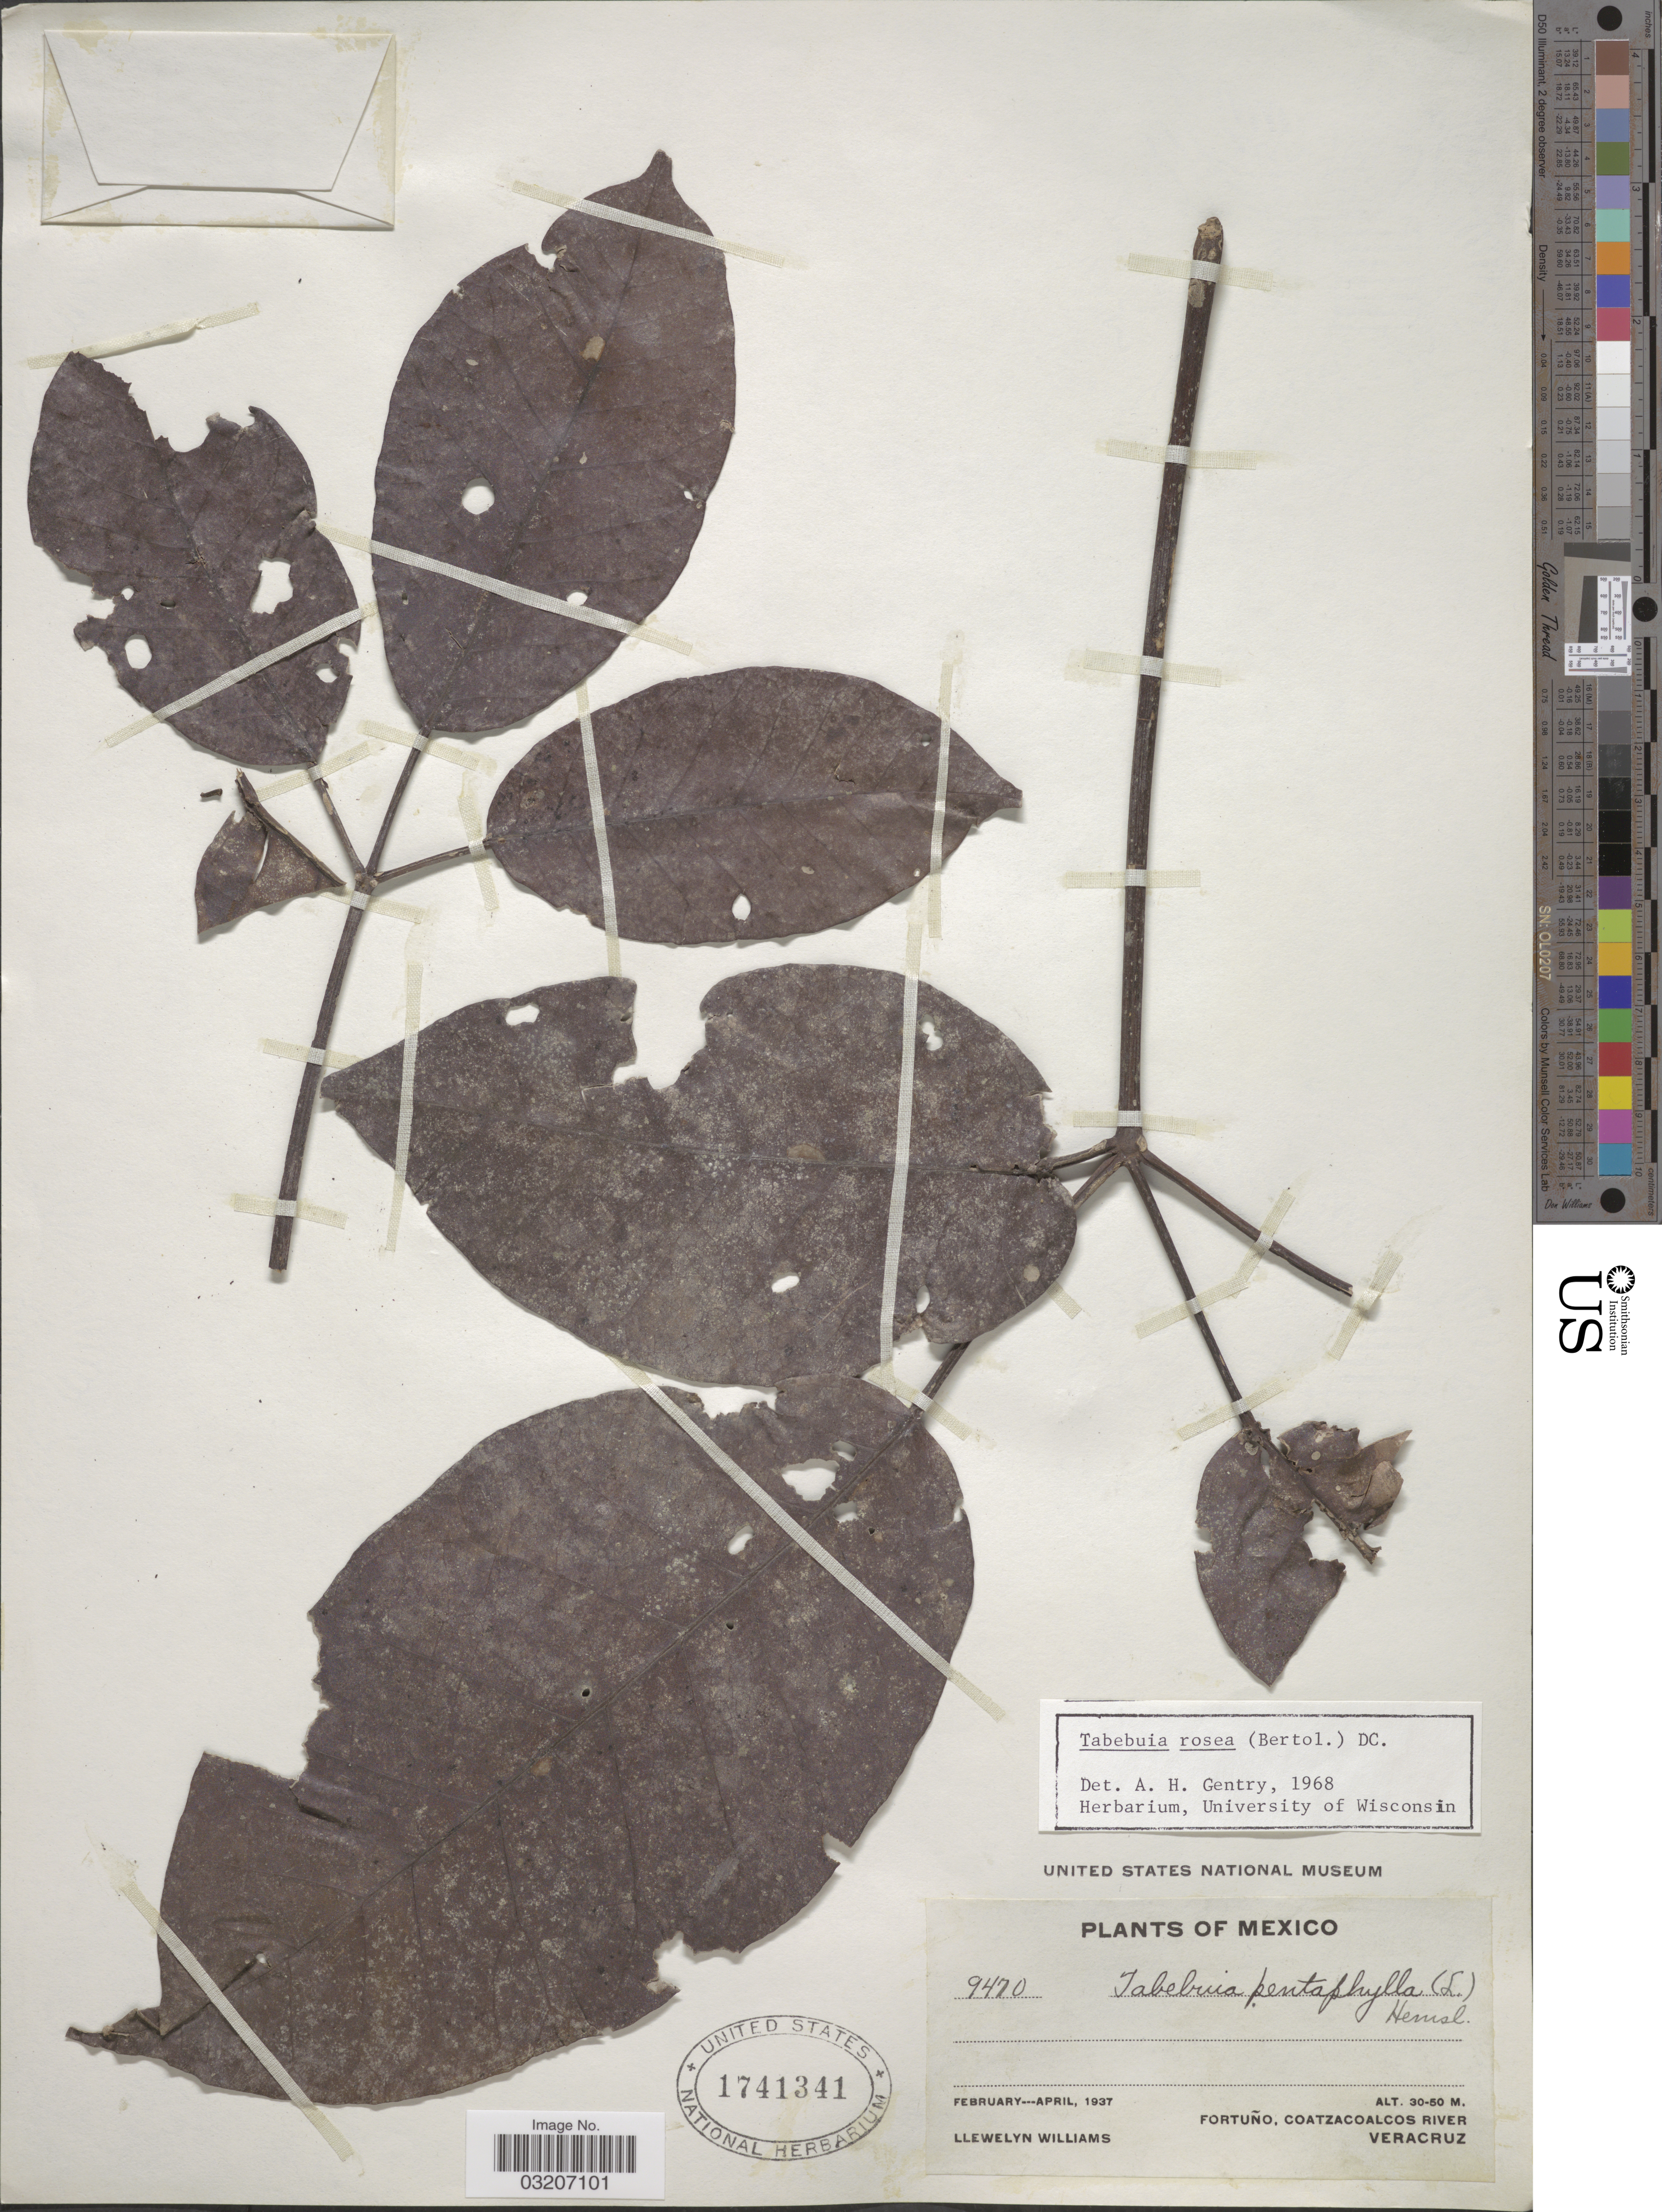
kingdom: Plantae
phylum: Tracheophyta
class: Magnoliopsida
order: Lamiales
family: Bignoniaceae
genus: Tabebuia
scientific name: Tabebuia rosea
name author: (Bertol.) DC.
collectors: Ll. Williams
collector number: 9470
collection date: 1937-02/1937-04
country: Mexico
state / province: Veracruz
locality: Fortuño, Coatzacoalcos River. Veracruz.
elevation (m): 30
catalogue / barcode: US 1741341